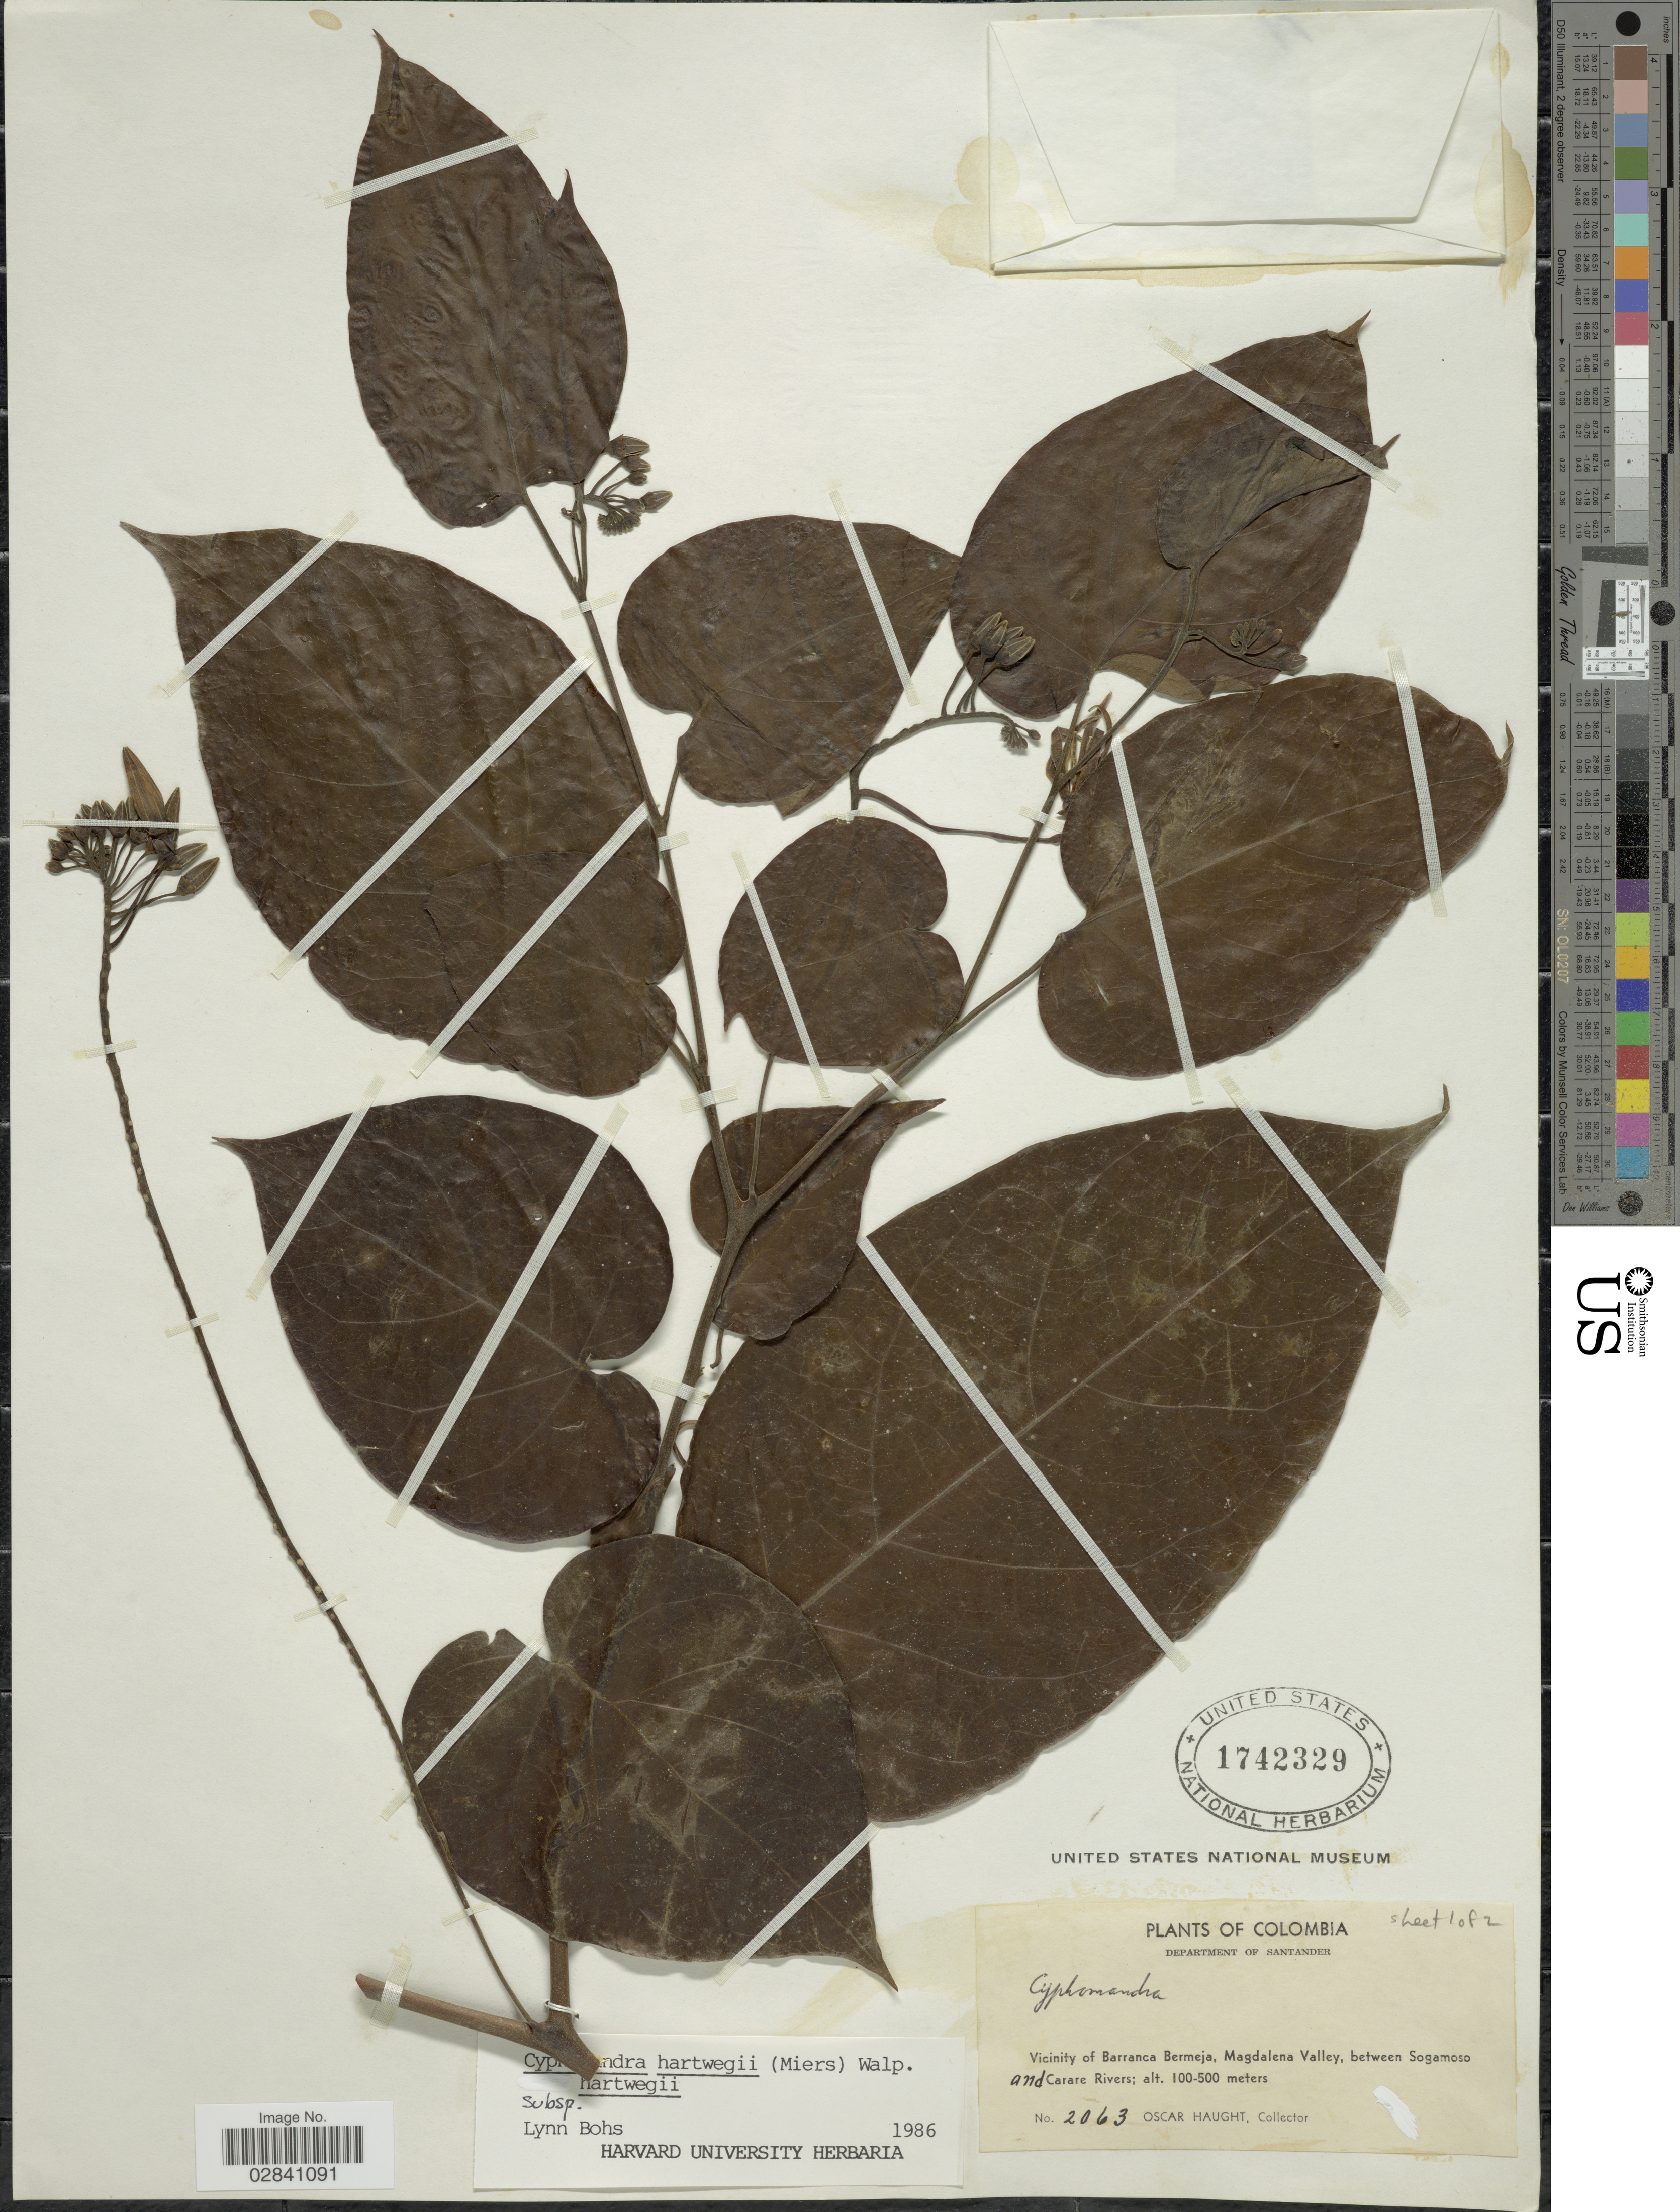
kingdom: Plantae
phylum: Tracheophyta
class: Magnoliopsida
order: Solanales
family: Solanaceae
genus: Cyphomandra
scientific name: Cyphomandra hartwegii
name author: (Miers) Sendtn. ex Walp.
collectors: O. Haught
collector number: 2063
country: Colombia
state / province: Santander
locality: Department of Santander. Vicinity of Barranca Bermeja, Magdalena Valley, between Sogamoso and Carare Rivers.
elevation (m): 100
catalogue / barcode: US 1742329